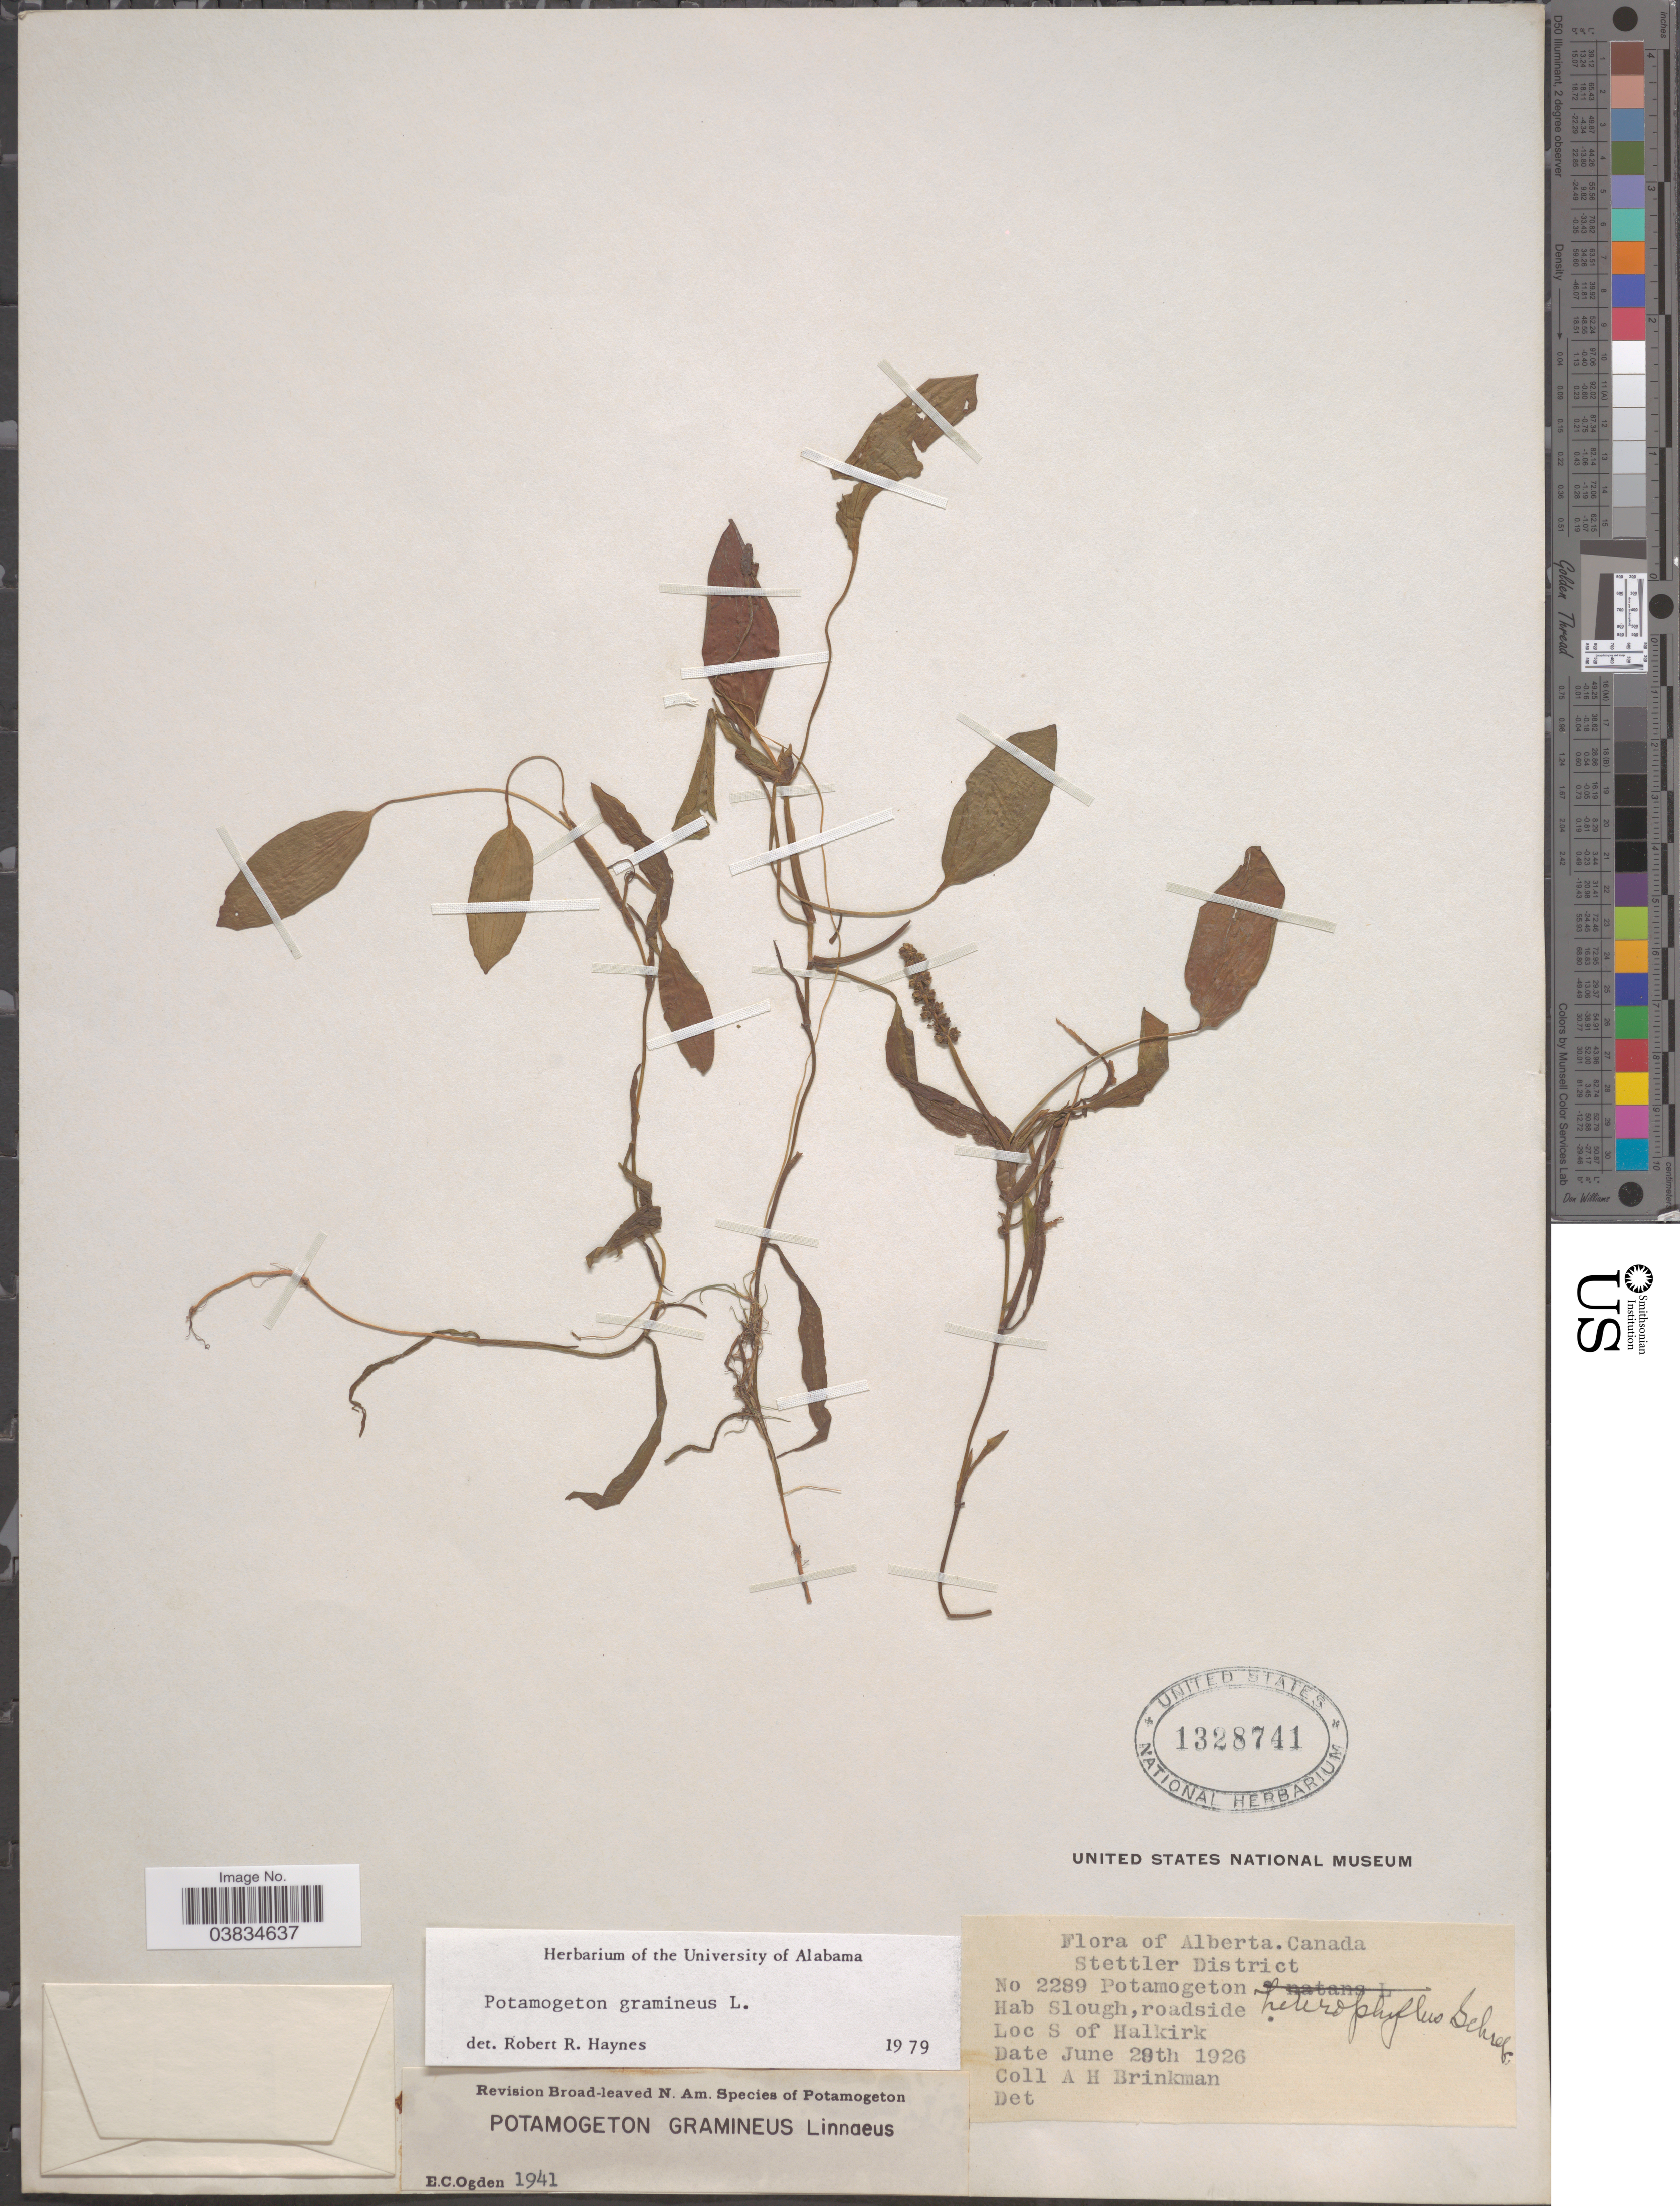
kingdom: Plantae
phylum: Tracheophyta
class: Liliopsida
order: Alismatales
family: Potamogetonaceae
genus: Potamogeton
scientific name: Potamogeton gramineus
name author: L.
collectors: A. Brinkman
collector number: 2289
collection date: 1926-06-28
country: Canada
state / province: Alberta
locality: Stettler District. S of Halkirk.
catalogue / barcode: US 1328741